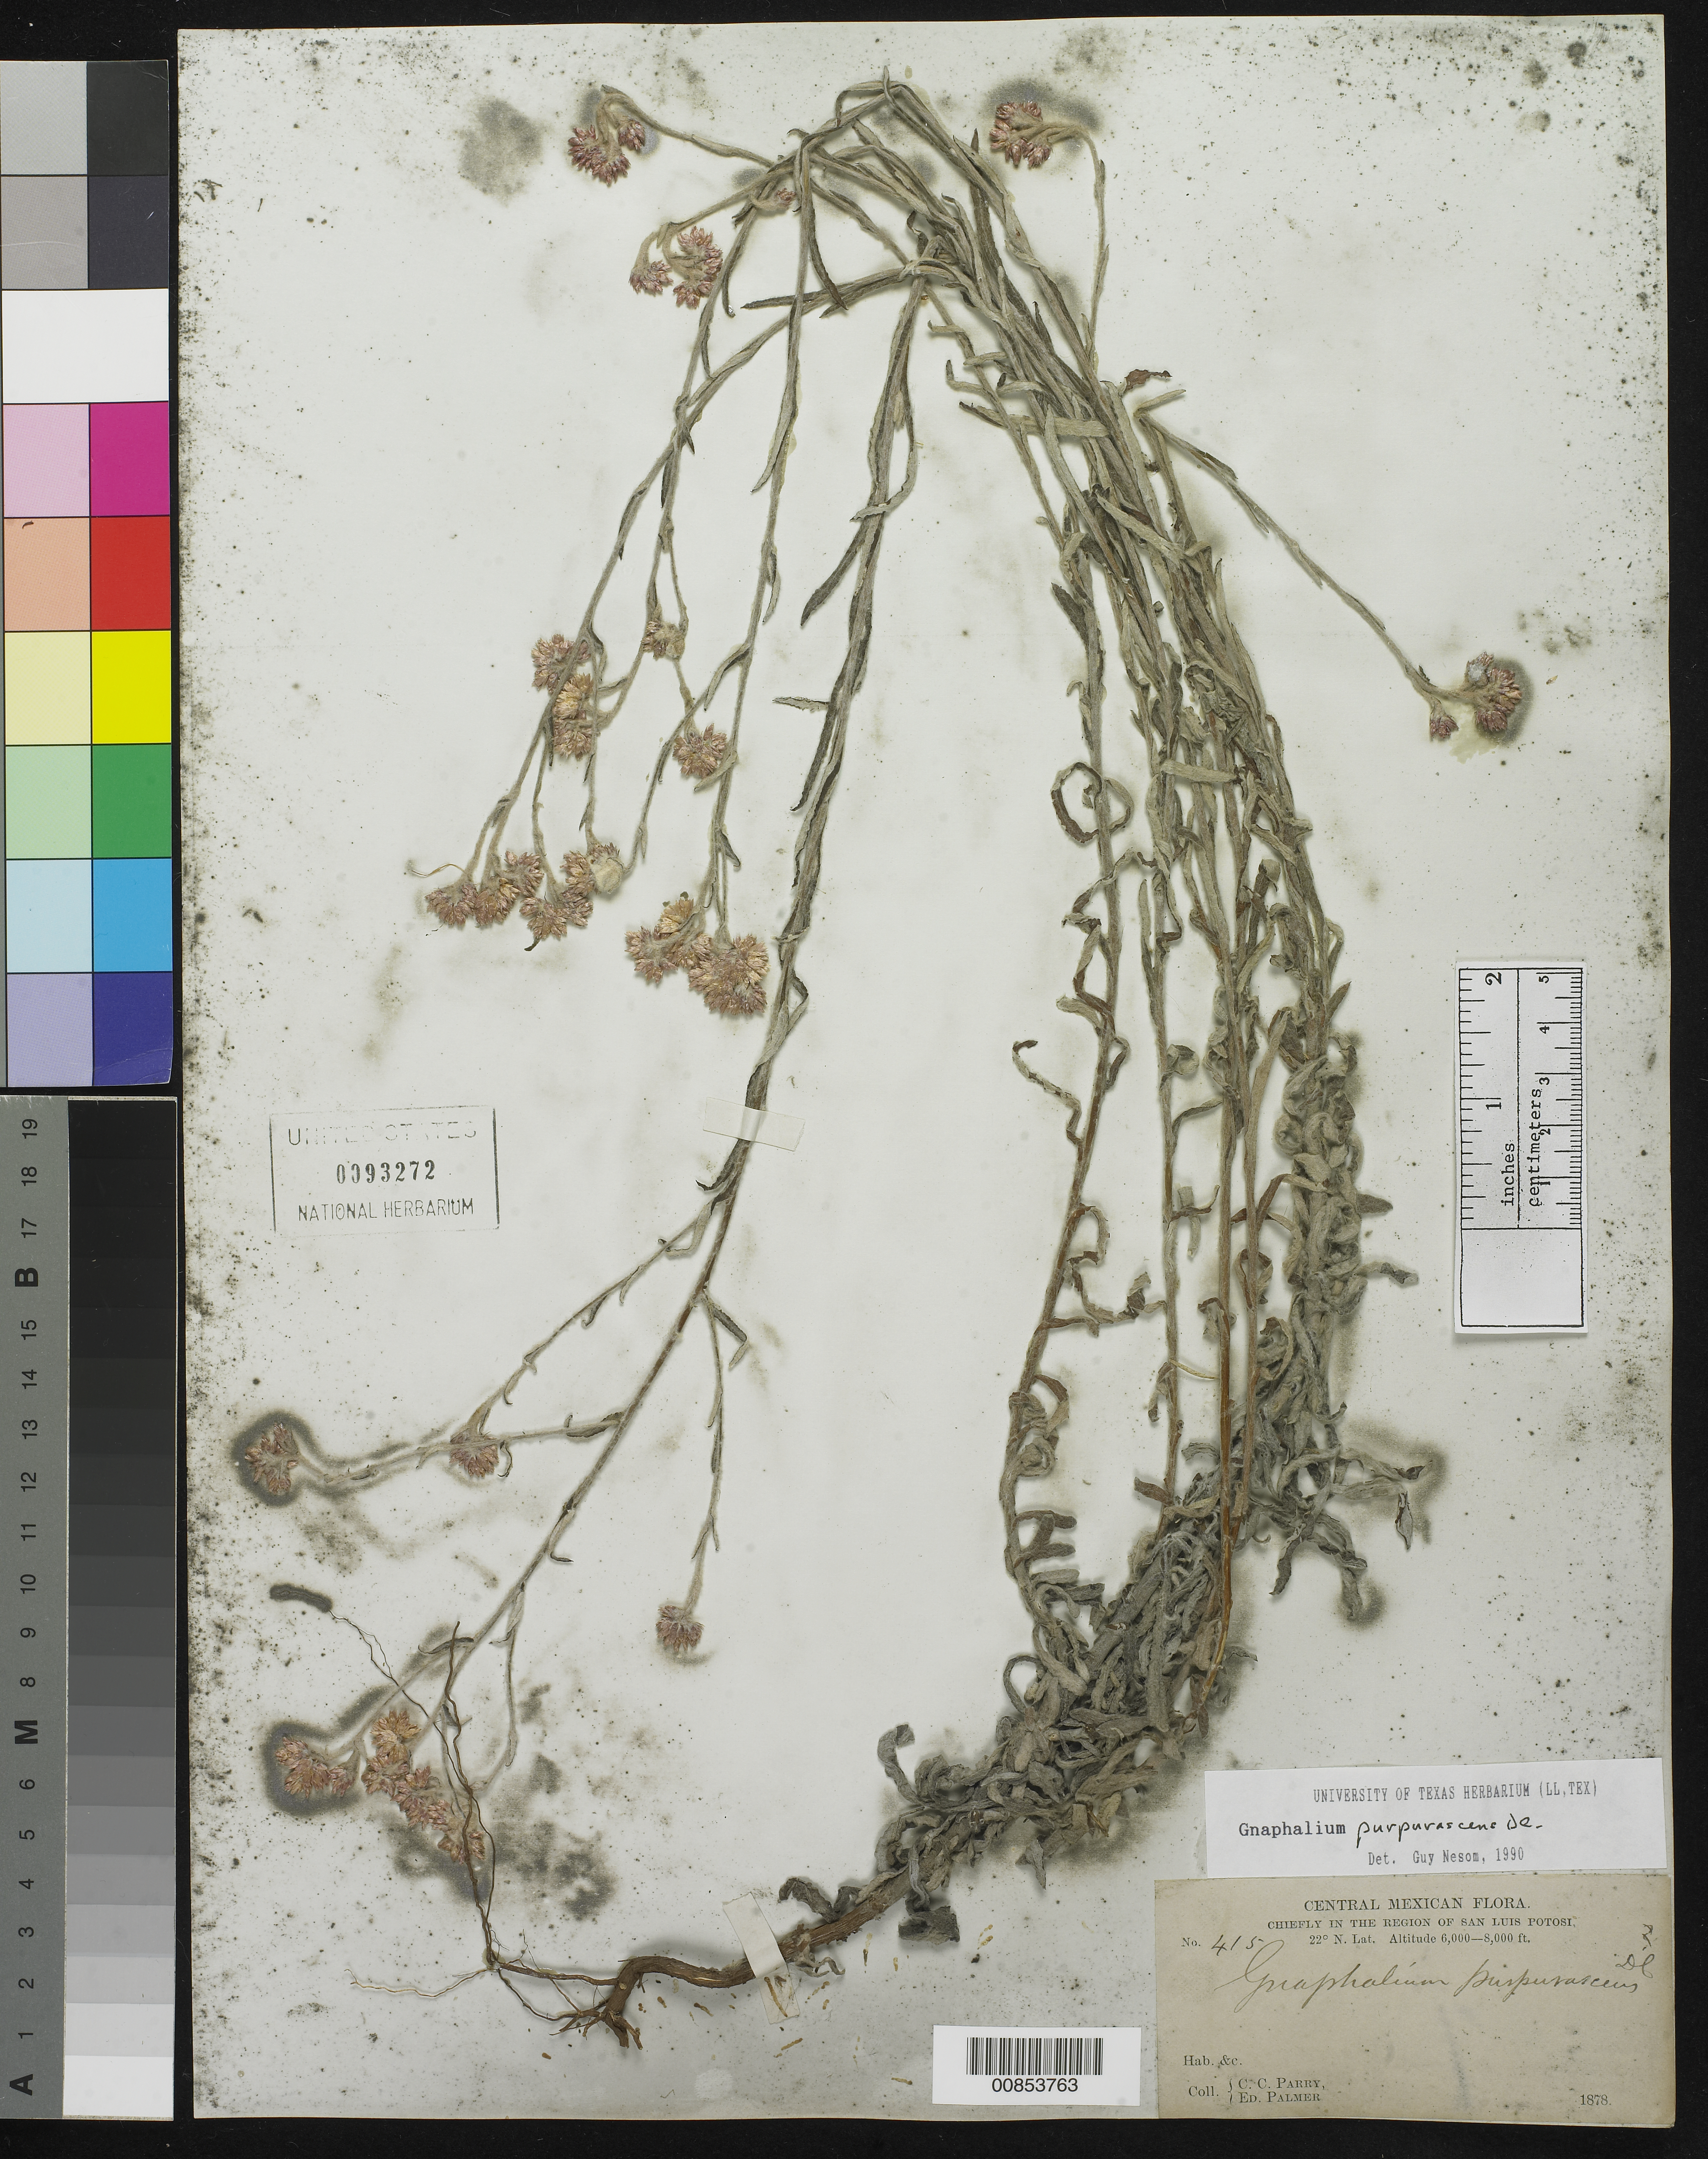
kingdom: Plantae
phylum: Tracheophyta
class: Magnoliopsida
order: Asterales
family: Asteraceae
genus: Pseudognaphalium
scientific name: Pseudognaphalium purpurascens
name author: (DC.) Anderb.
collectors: C. C. Parry & E. Palmer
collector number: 415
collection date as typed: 1878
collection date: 1878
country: Mexico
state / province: San Luis Potosí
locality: Chiefly in the region of San Luis Potosí.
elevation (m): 1829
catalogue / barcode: US 93272